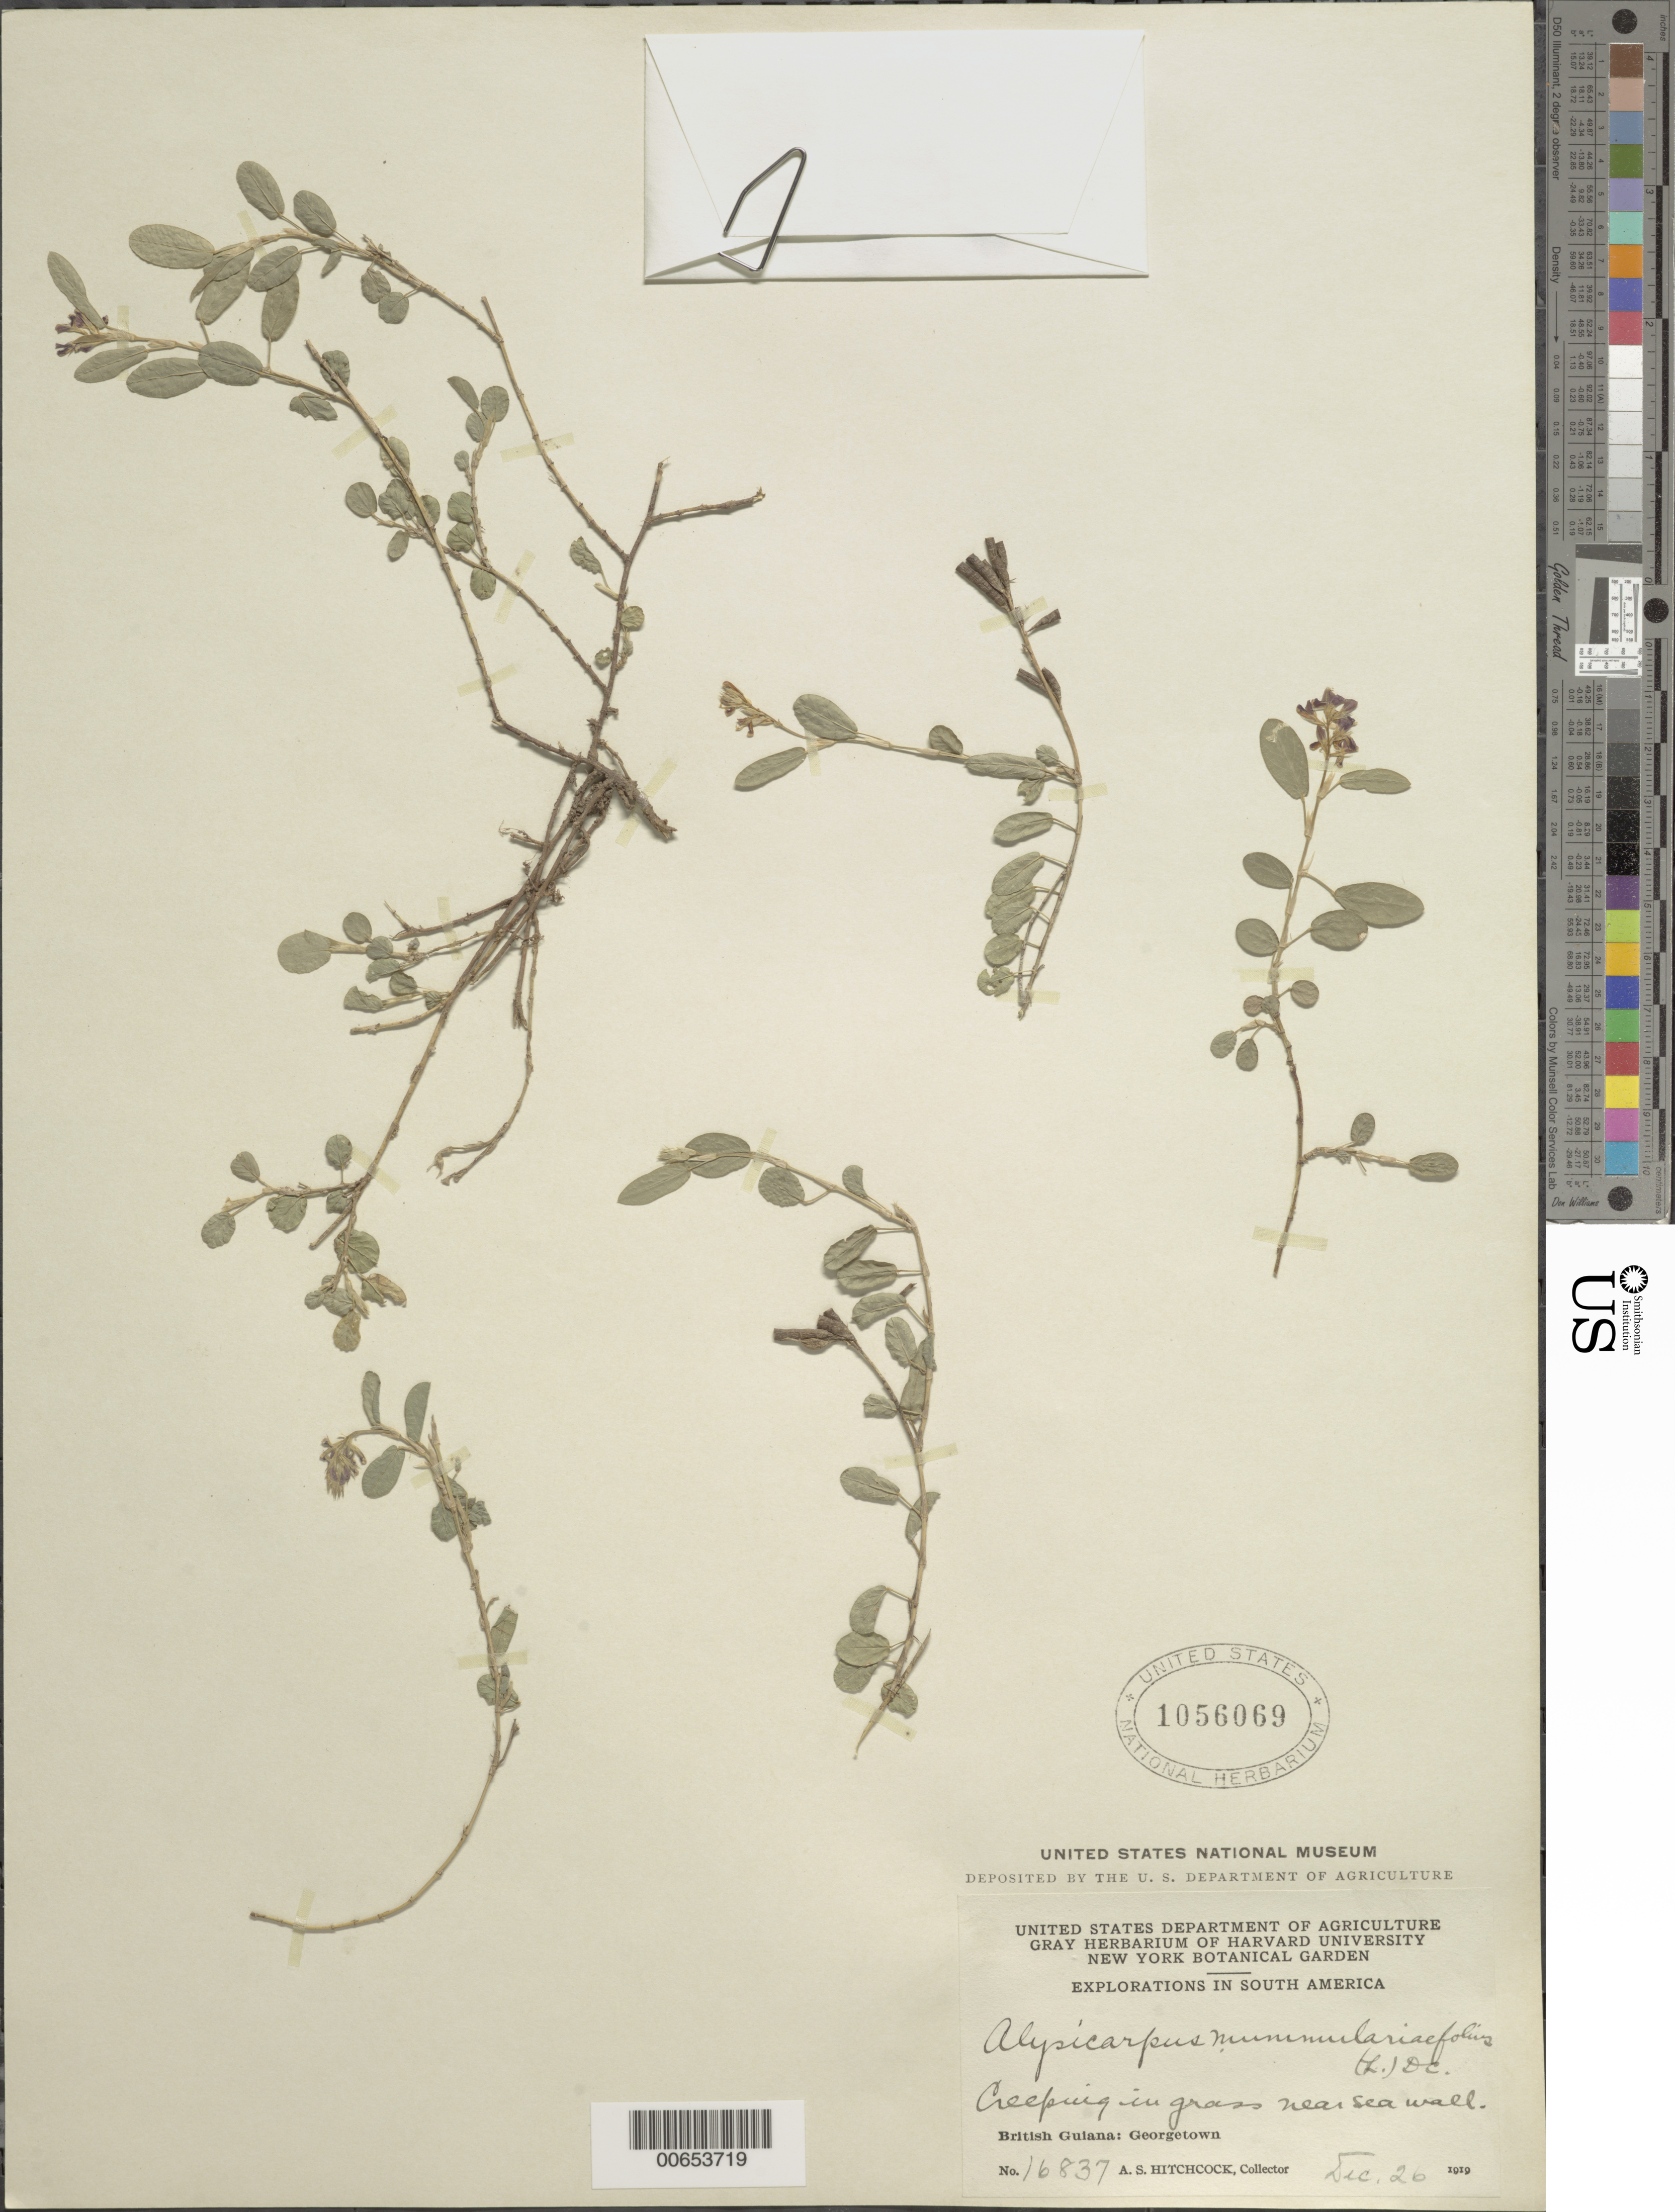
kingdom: Plantae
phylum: Tracheophyta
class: Magnoliopsida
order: Fabales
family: Fabaceae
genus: Alysicarpus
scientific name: Alysicarpus vaginalis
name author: (L.) DC.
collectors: A. S. Hitchcock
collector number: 16837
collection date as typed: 26-Dec-19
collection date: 1919-12-26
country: Guyana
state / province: Demerara-Mahaica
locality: Georgetown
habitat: Near sea wall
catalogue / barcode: US 1056069